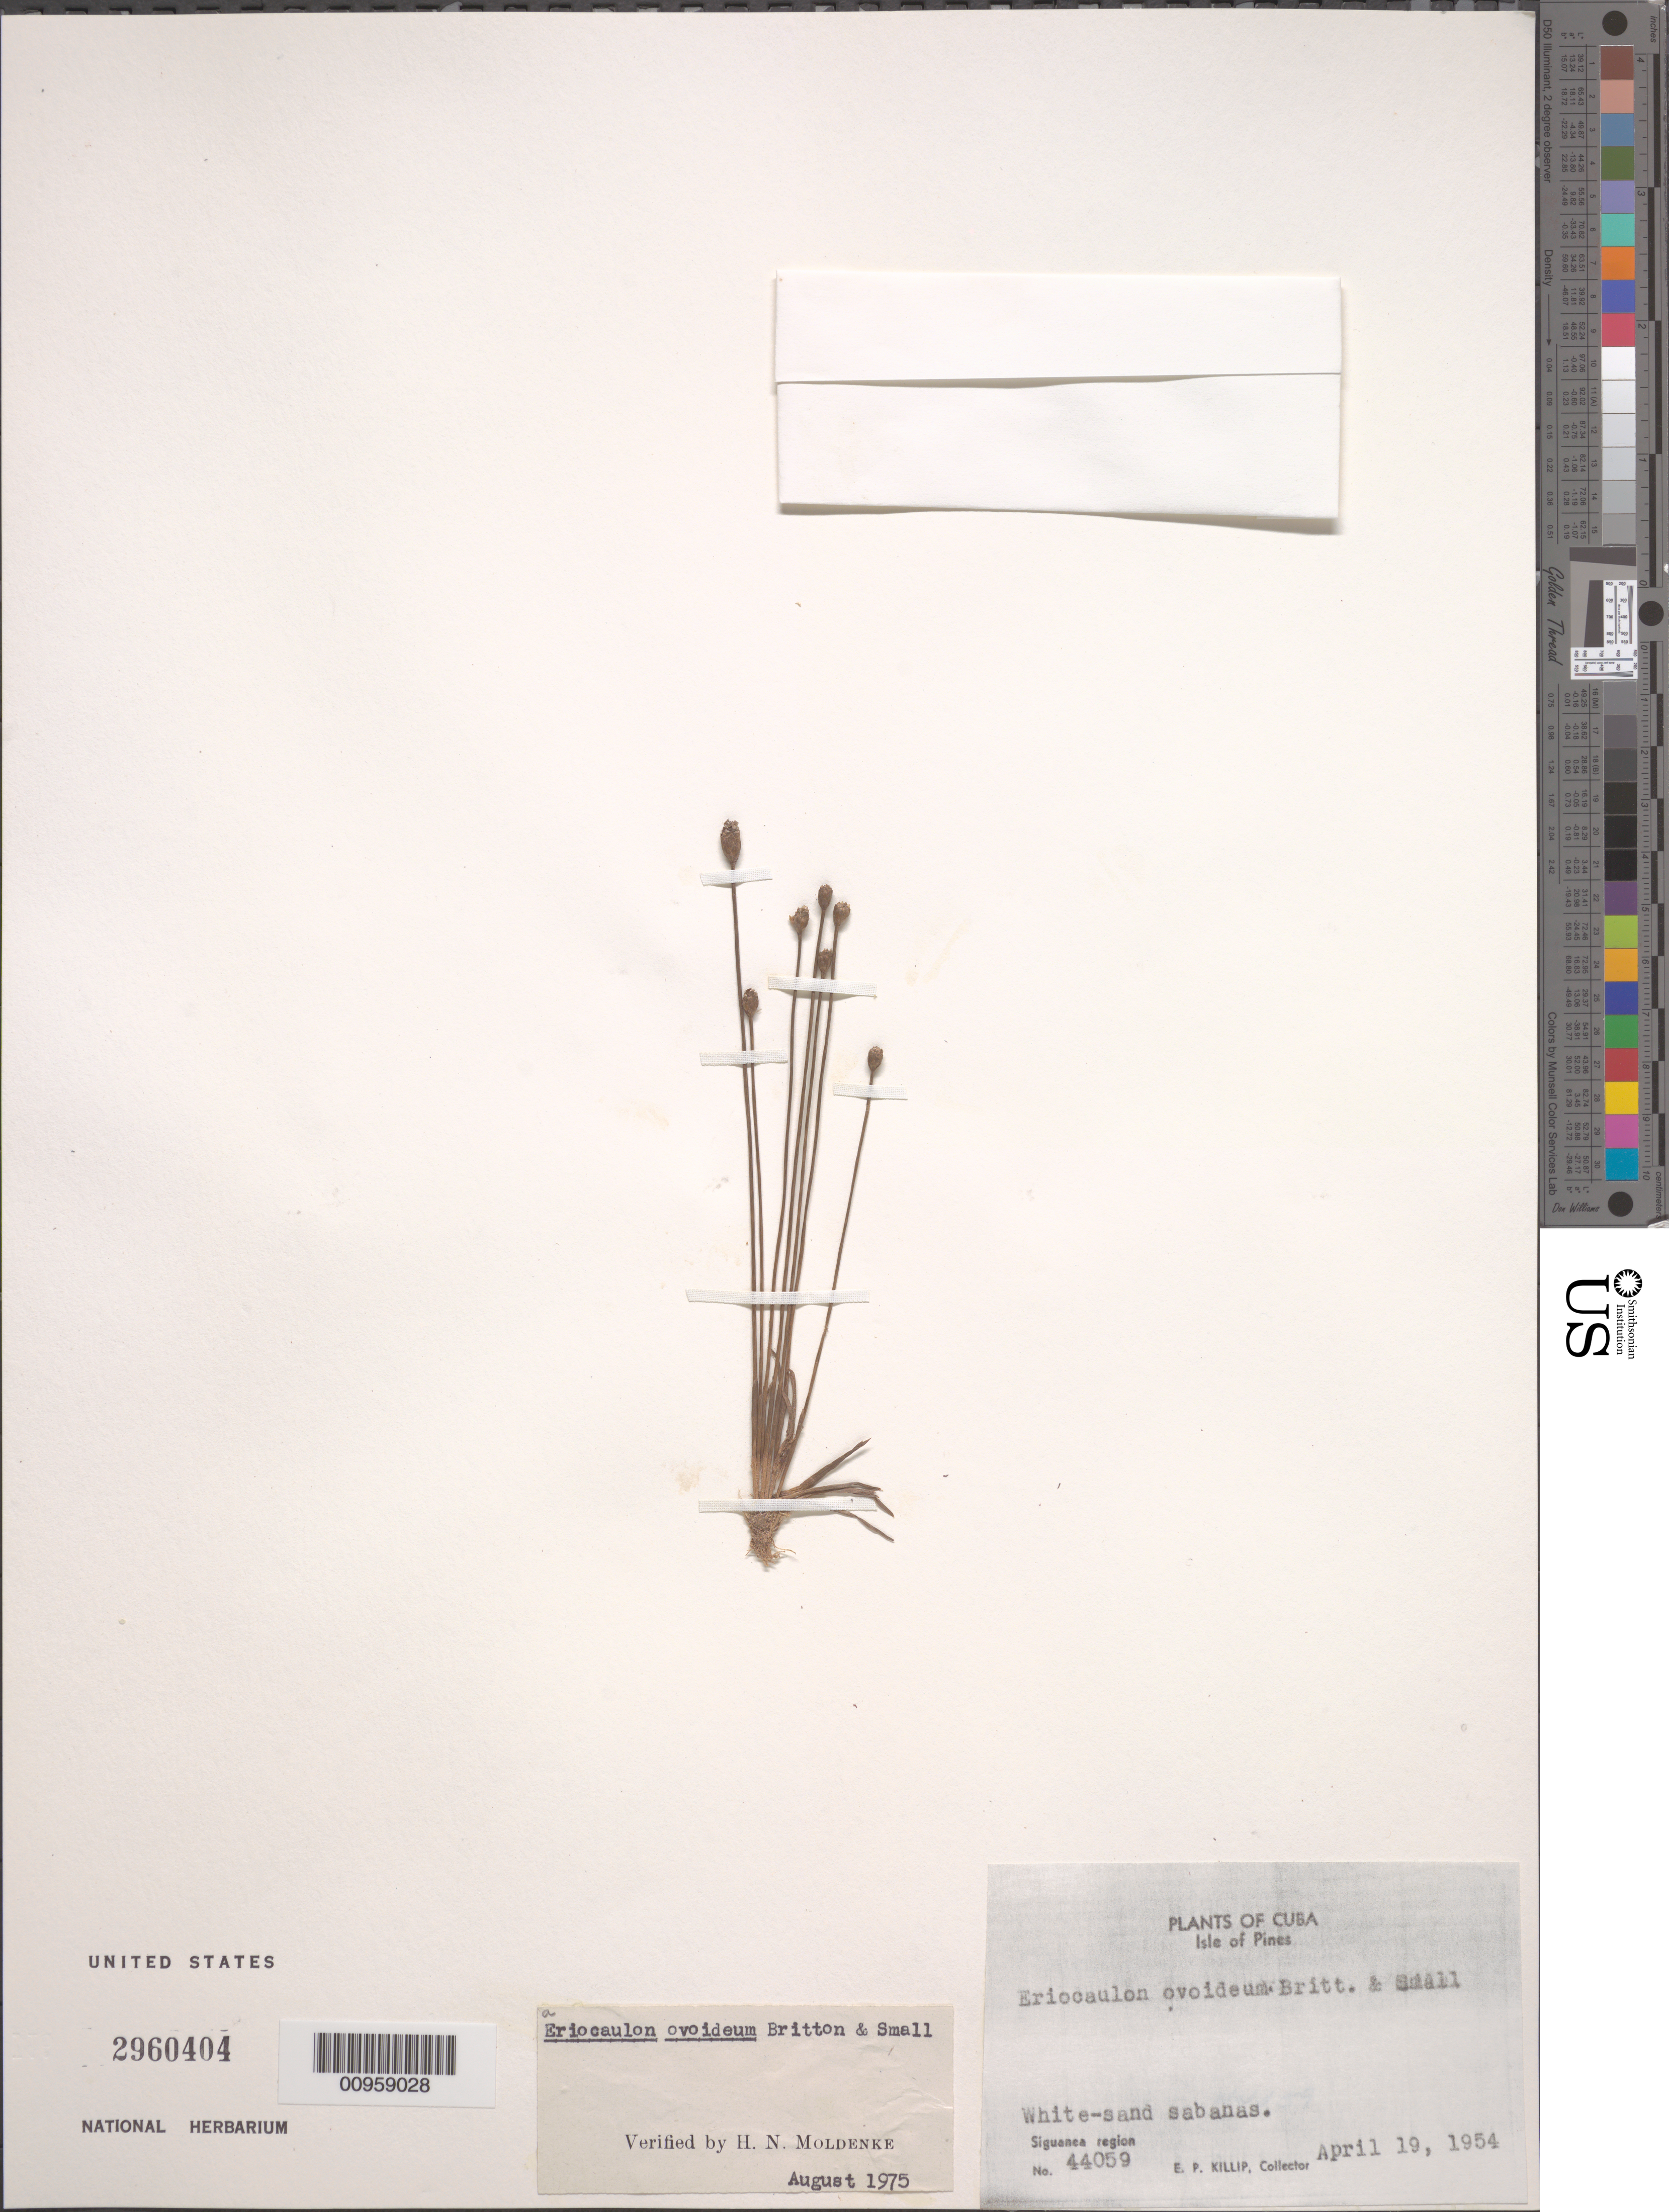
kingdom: Plantae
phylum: Tracheophyta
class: Liliopsida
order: Poales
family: Eriocaulaceae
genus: Eriocaulon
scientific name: Eriocaulon ovoideum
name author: Britton & Small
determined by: Moldenke, H. N.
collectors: E. P. Killip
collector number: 44059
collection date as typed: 19 Apr 1954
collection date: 1954-04-19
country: Cuba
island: Isla de la Juventud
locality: Siguanea Region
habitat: White-sand savannas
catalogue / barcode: US 2960404